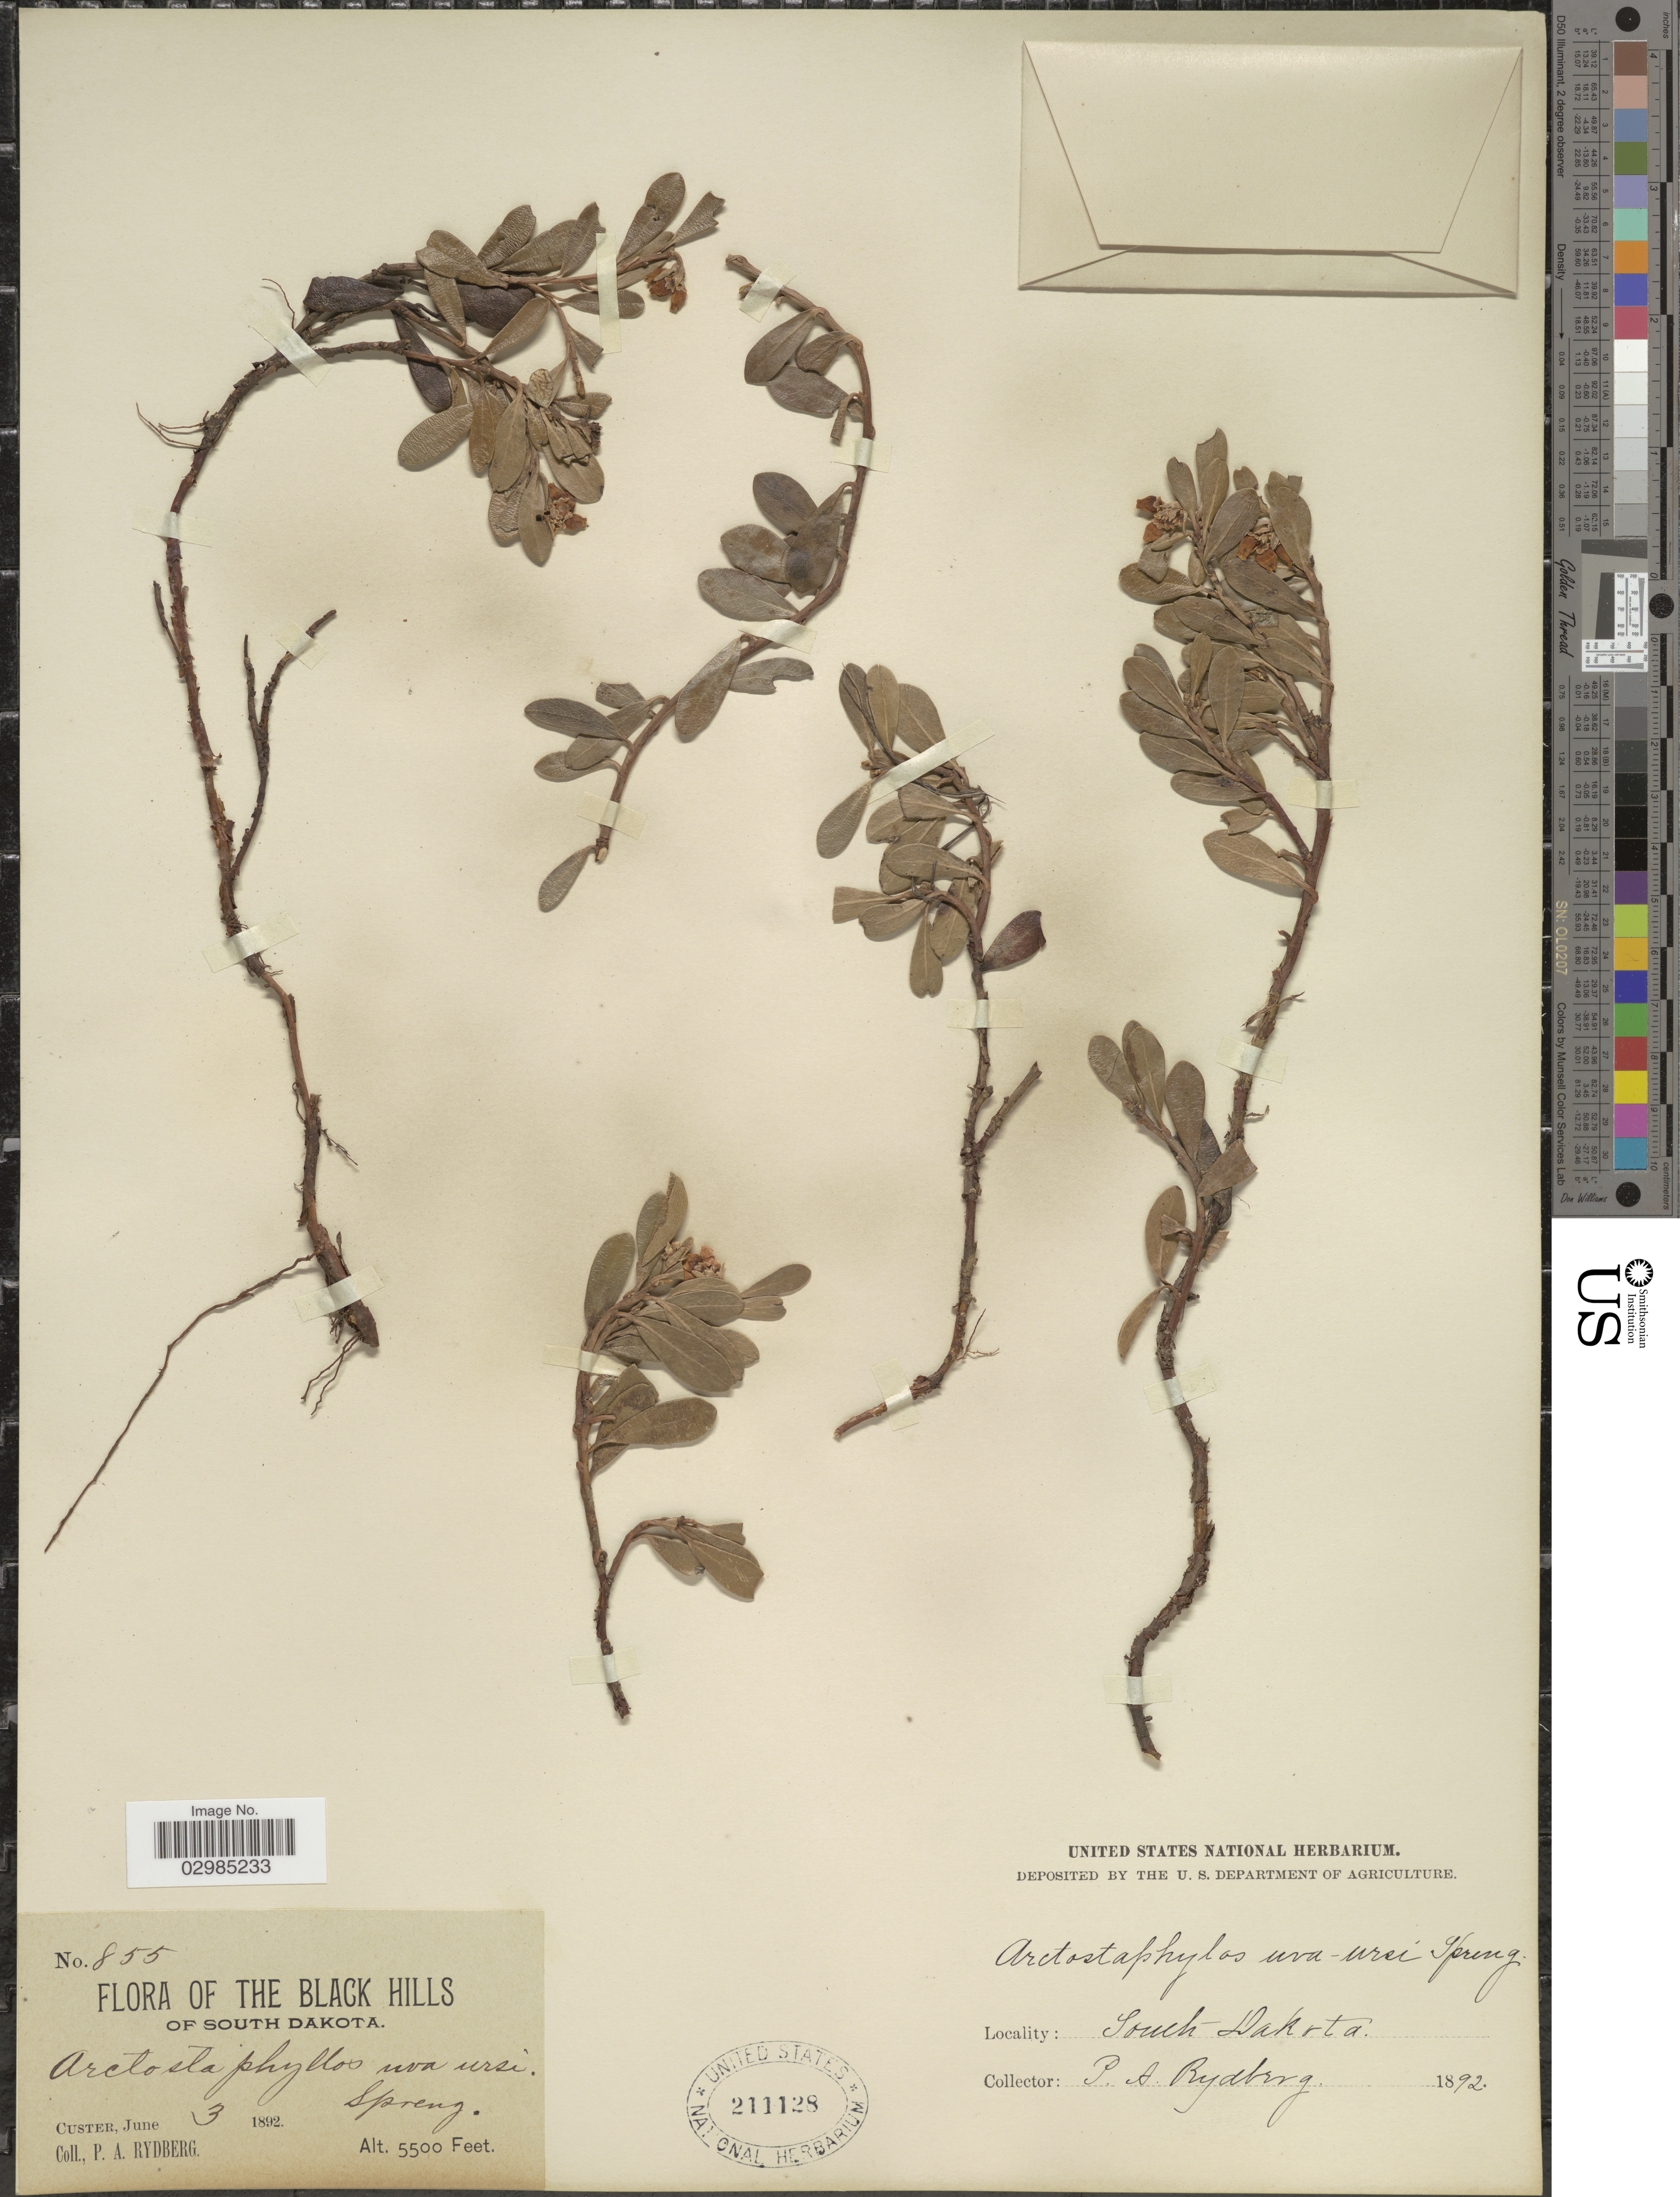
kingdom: Plantae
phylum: Tracheophyta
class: Magnoliopsida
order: Ericales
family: Ericaceae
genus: Arctostaphylos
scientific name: Arctostaphylos uva-ursi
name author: (L.) Spreng.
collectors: P. A. Rydberg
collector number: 855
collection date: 1892-06-03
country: United States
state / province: South Dakota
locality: Black Hills, Custer.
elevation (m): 1676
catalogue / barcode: US 211128